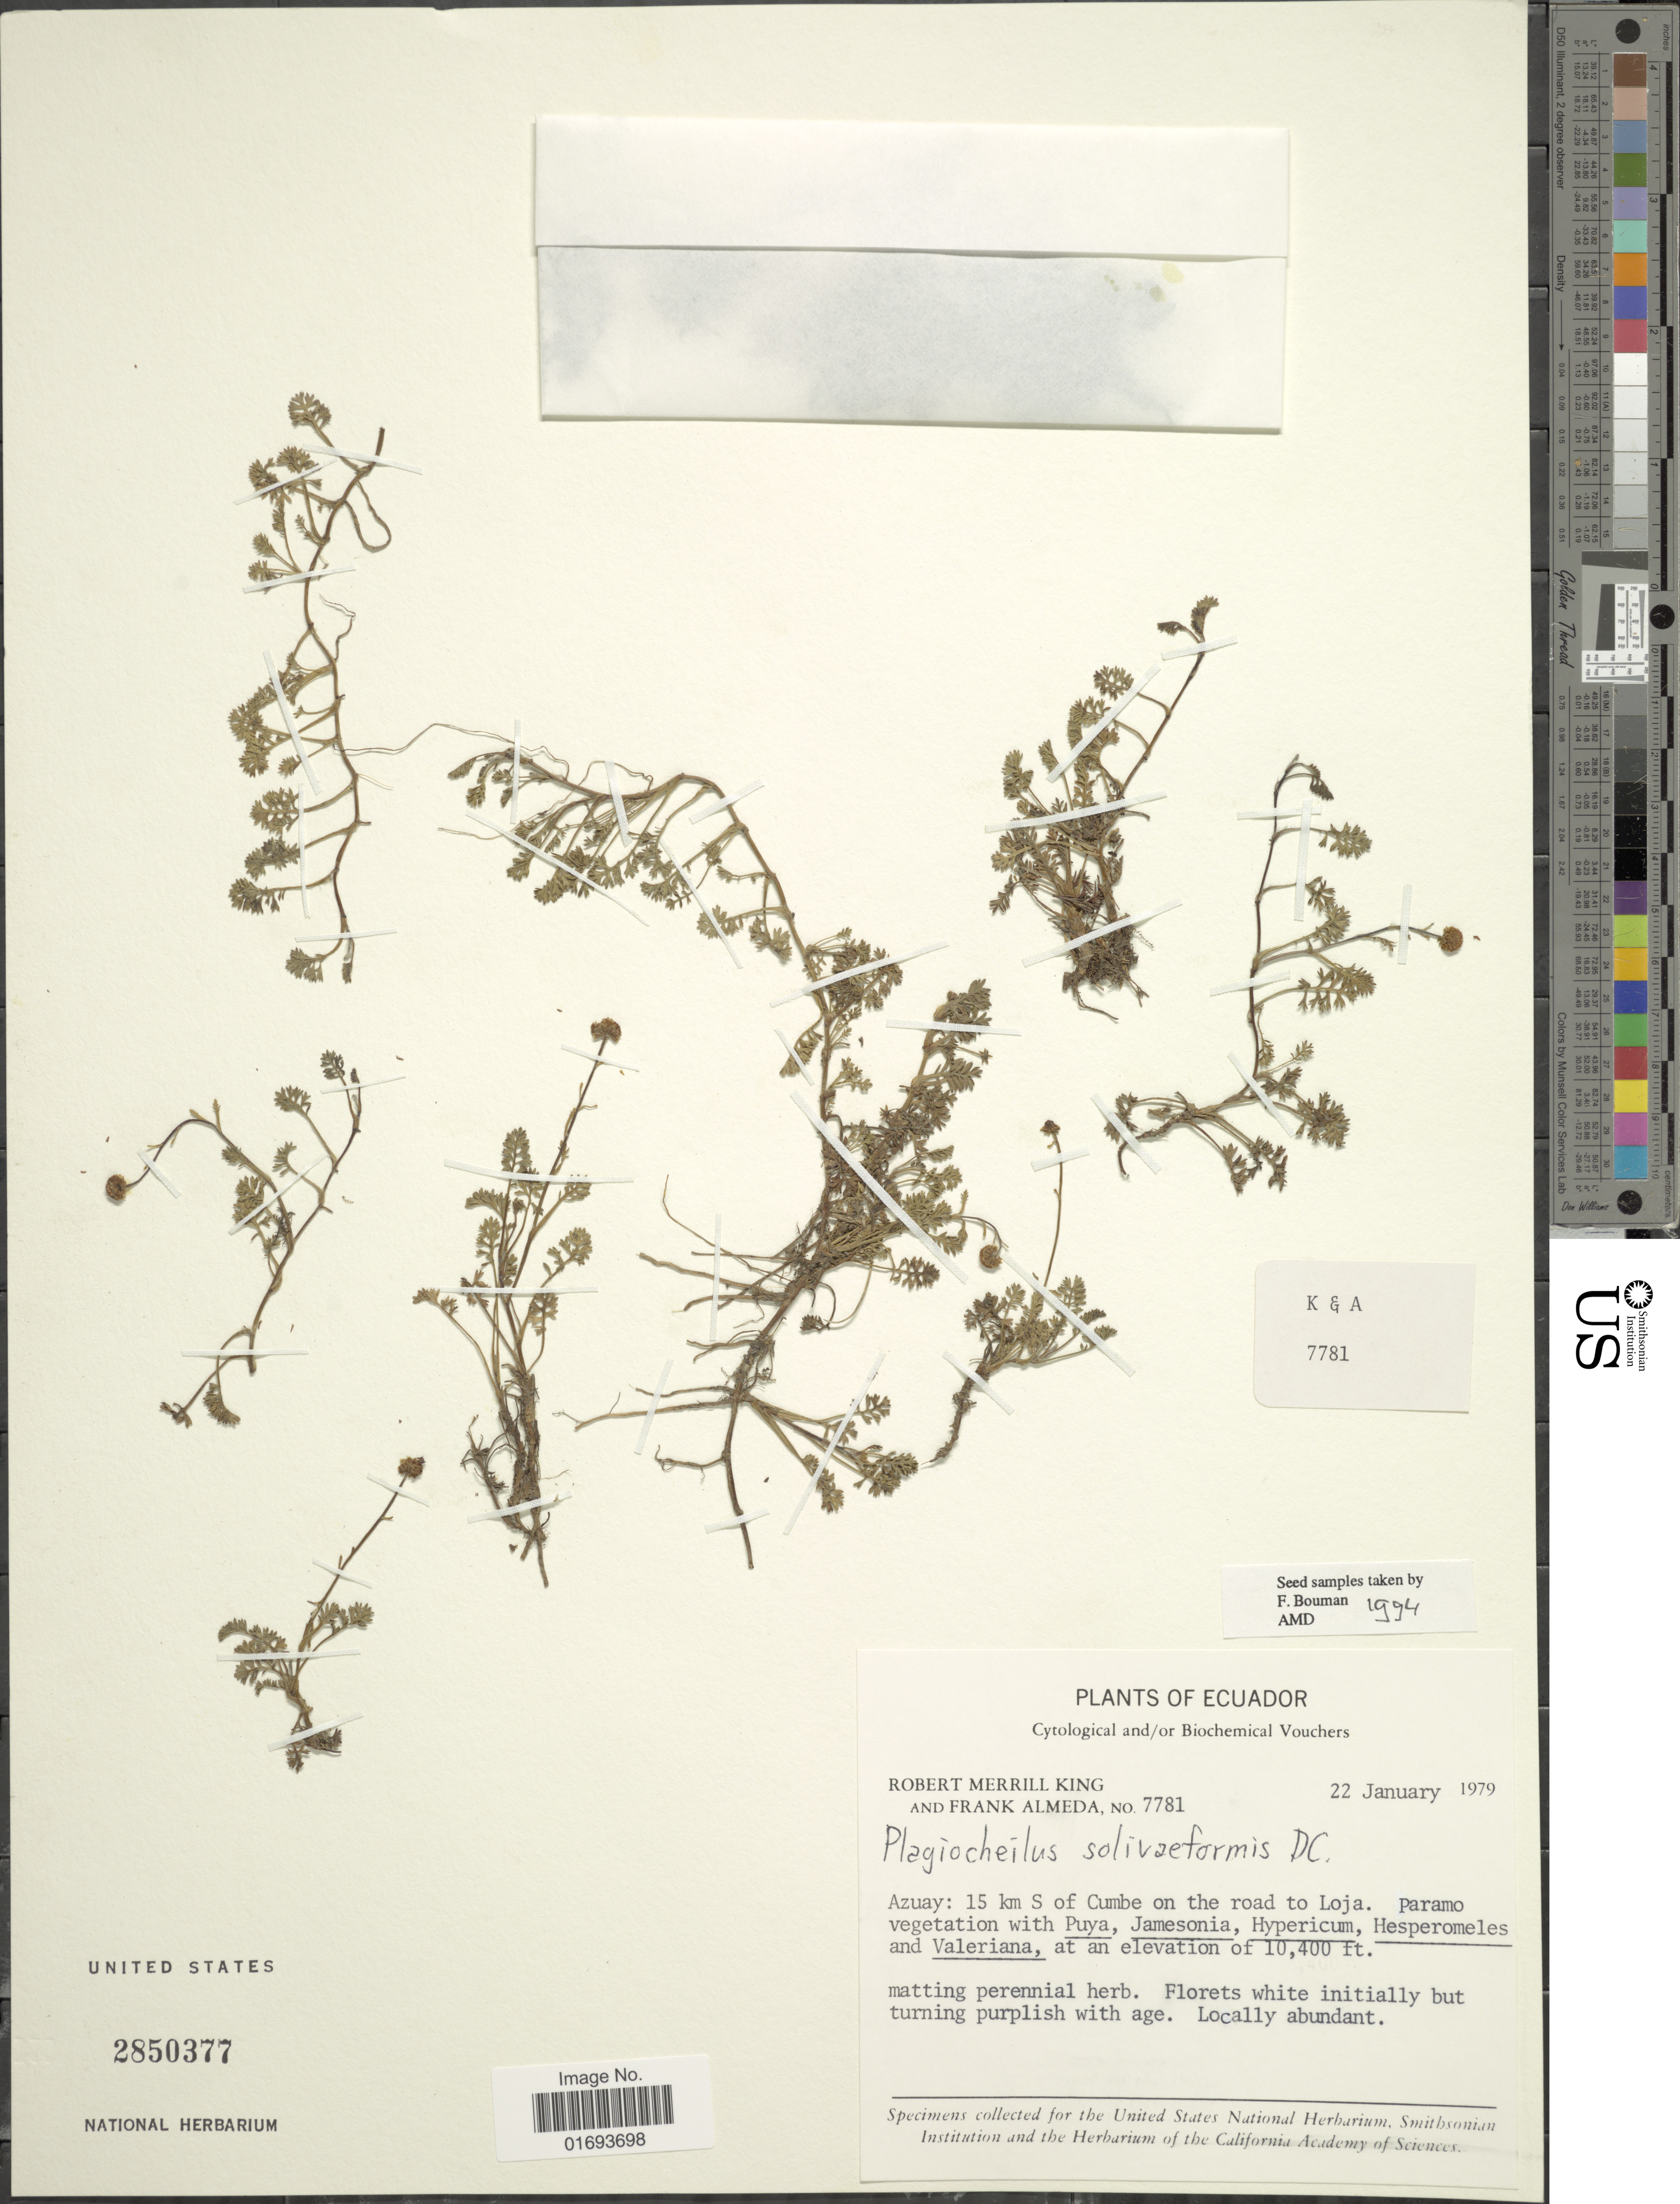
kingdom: Plantae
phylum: Tracheophyta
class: Magnoliopsida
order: Asterales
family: Asteraceae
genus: Plagiocheilus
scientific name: Plagiocheilus solivaeformis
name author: DC.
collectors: R. M. King & F. Almeda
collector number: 7781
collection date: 1979-01-22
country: Ecuador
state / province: Azuay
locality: Azuay: 15 km S of Cumbe on the road to Loja. paramo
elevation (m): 3170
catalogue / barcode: US 2850377